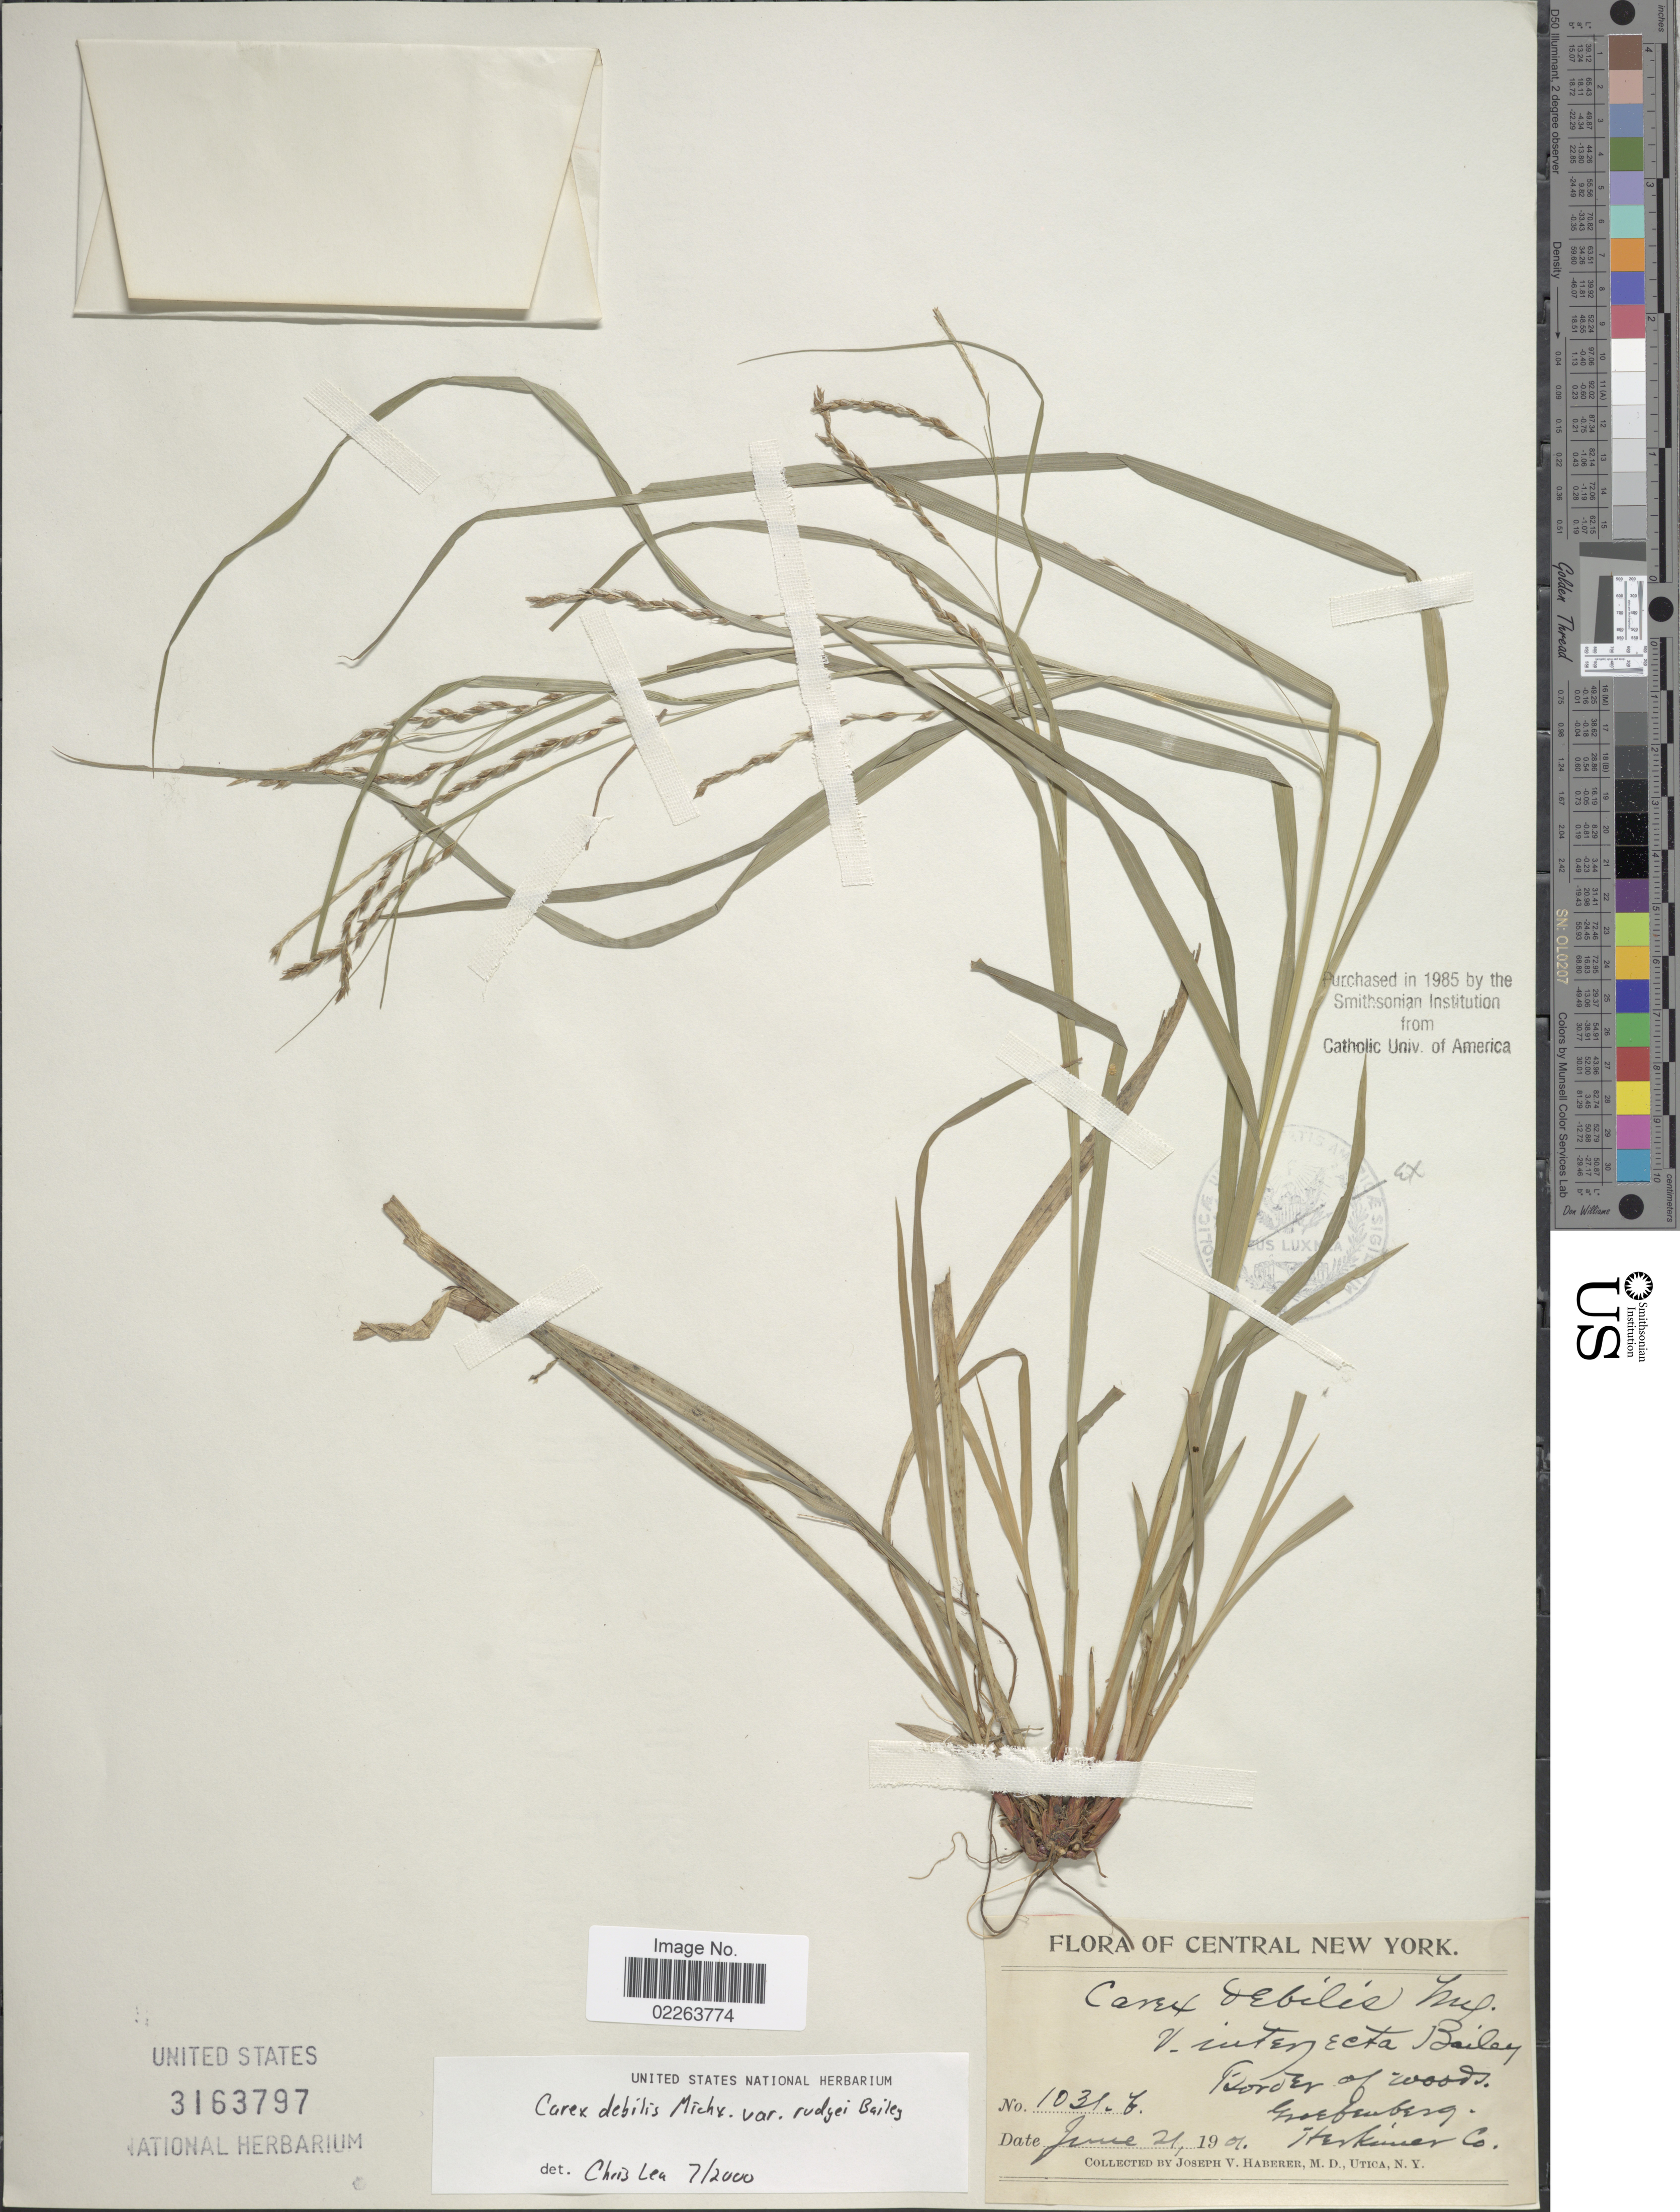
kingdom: Plantae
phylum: Tracheophyta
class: Liliopsida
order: Poales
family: Cyperaceae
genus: Carex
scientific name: Carex flexuosa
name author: Muhl. ex Willd.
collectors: J. V. Haberer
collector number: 1031B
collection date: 1901-06-21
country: United States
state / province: New York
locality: Central New York. Graffenberg, Herkimer Co.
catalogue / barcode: US 3163797